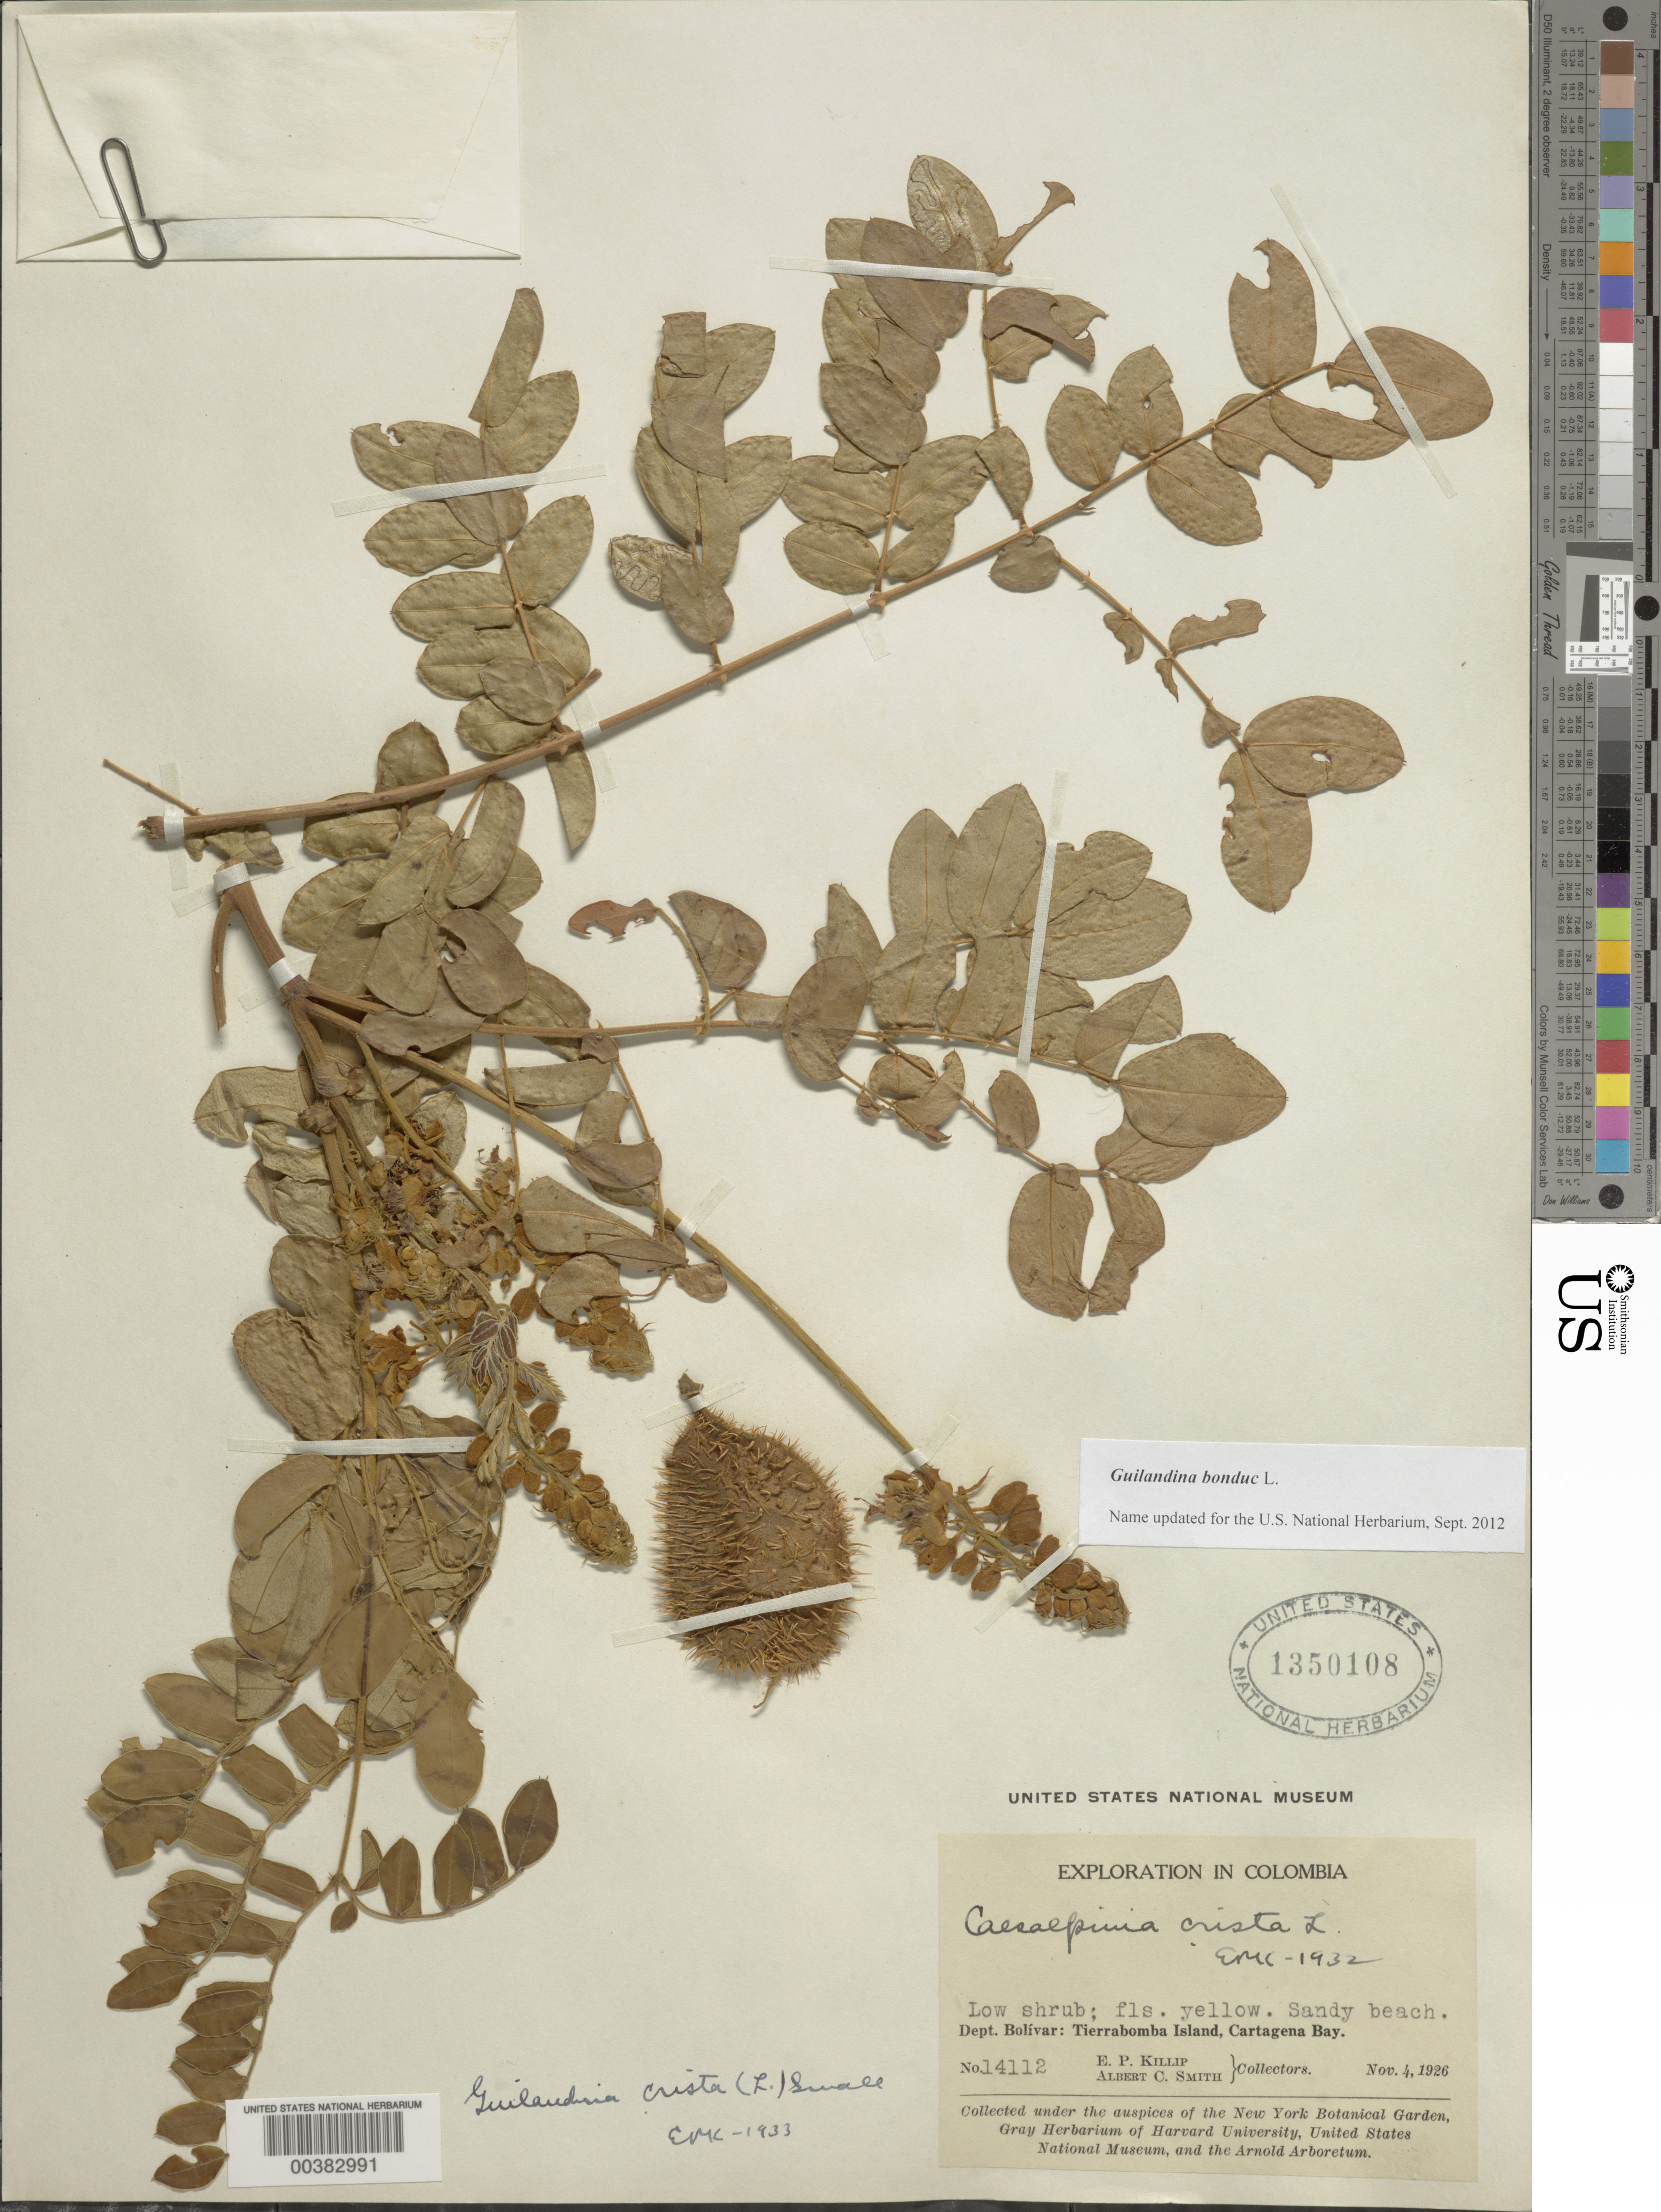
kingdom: Plantae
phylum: Tracheophyta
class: Magnoliopsida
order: Fabales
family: Fabaceae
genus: Guilandina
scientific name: Guilandina bonduc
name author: L.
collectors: E. P. Killip & A. C. Smith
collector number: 14112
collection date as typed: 04 Nov 1926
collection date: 1926-11-04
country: Colombia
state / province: Bolívar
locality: Tierrabomba Island, Cartagena Bay.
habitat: Sandy beach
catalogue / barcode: US 1350108